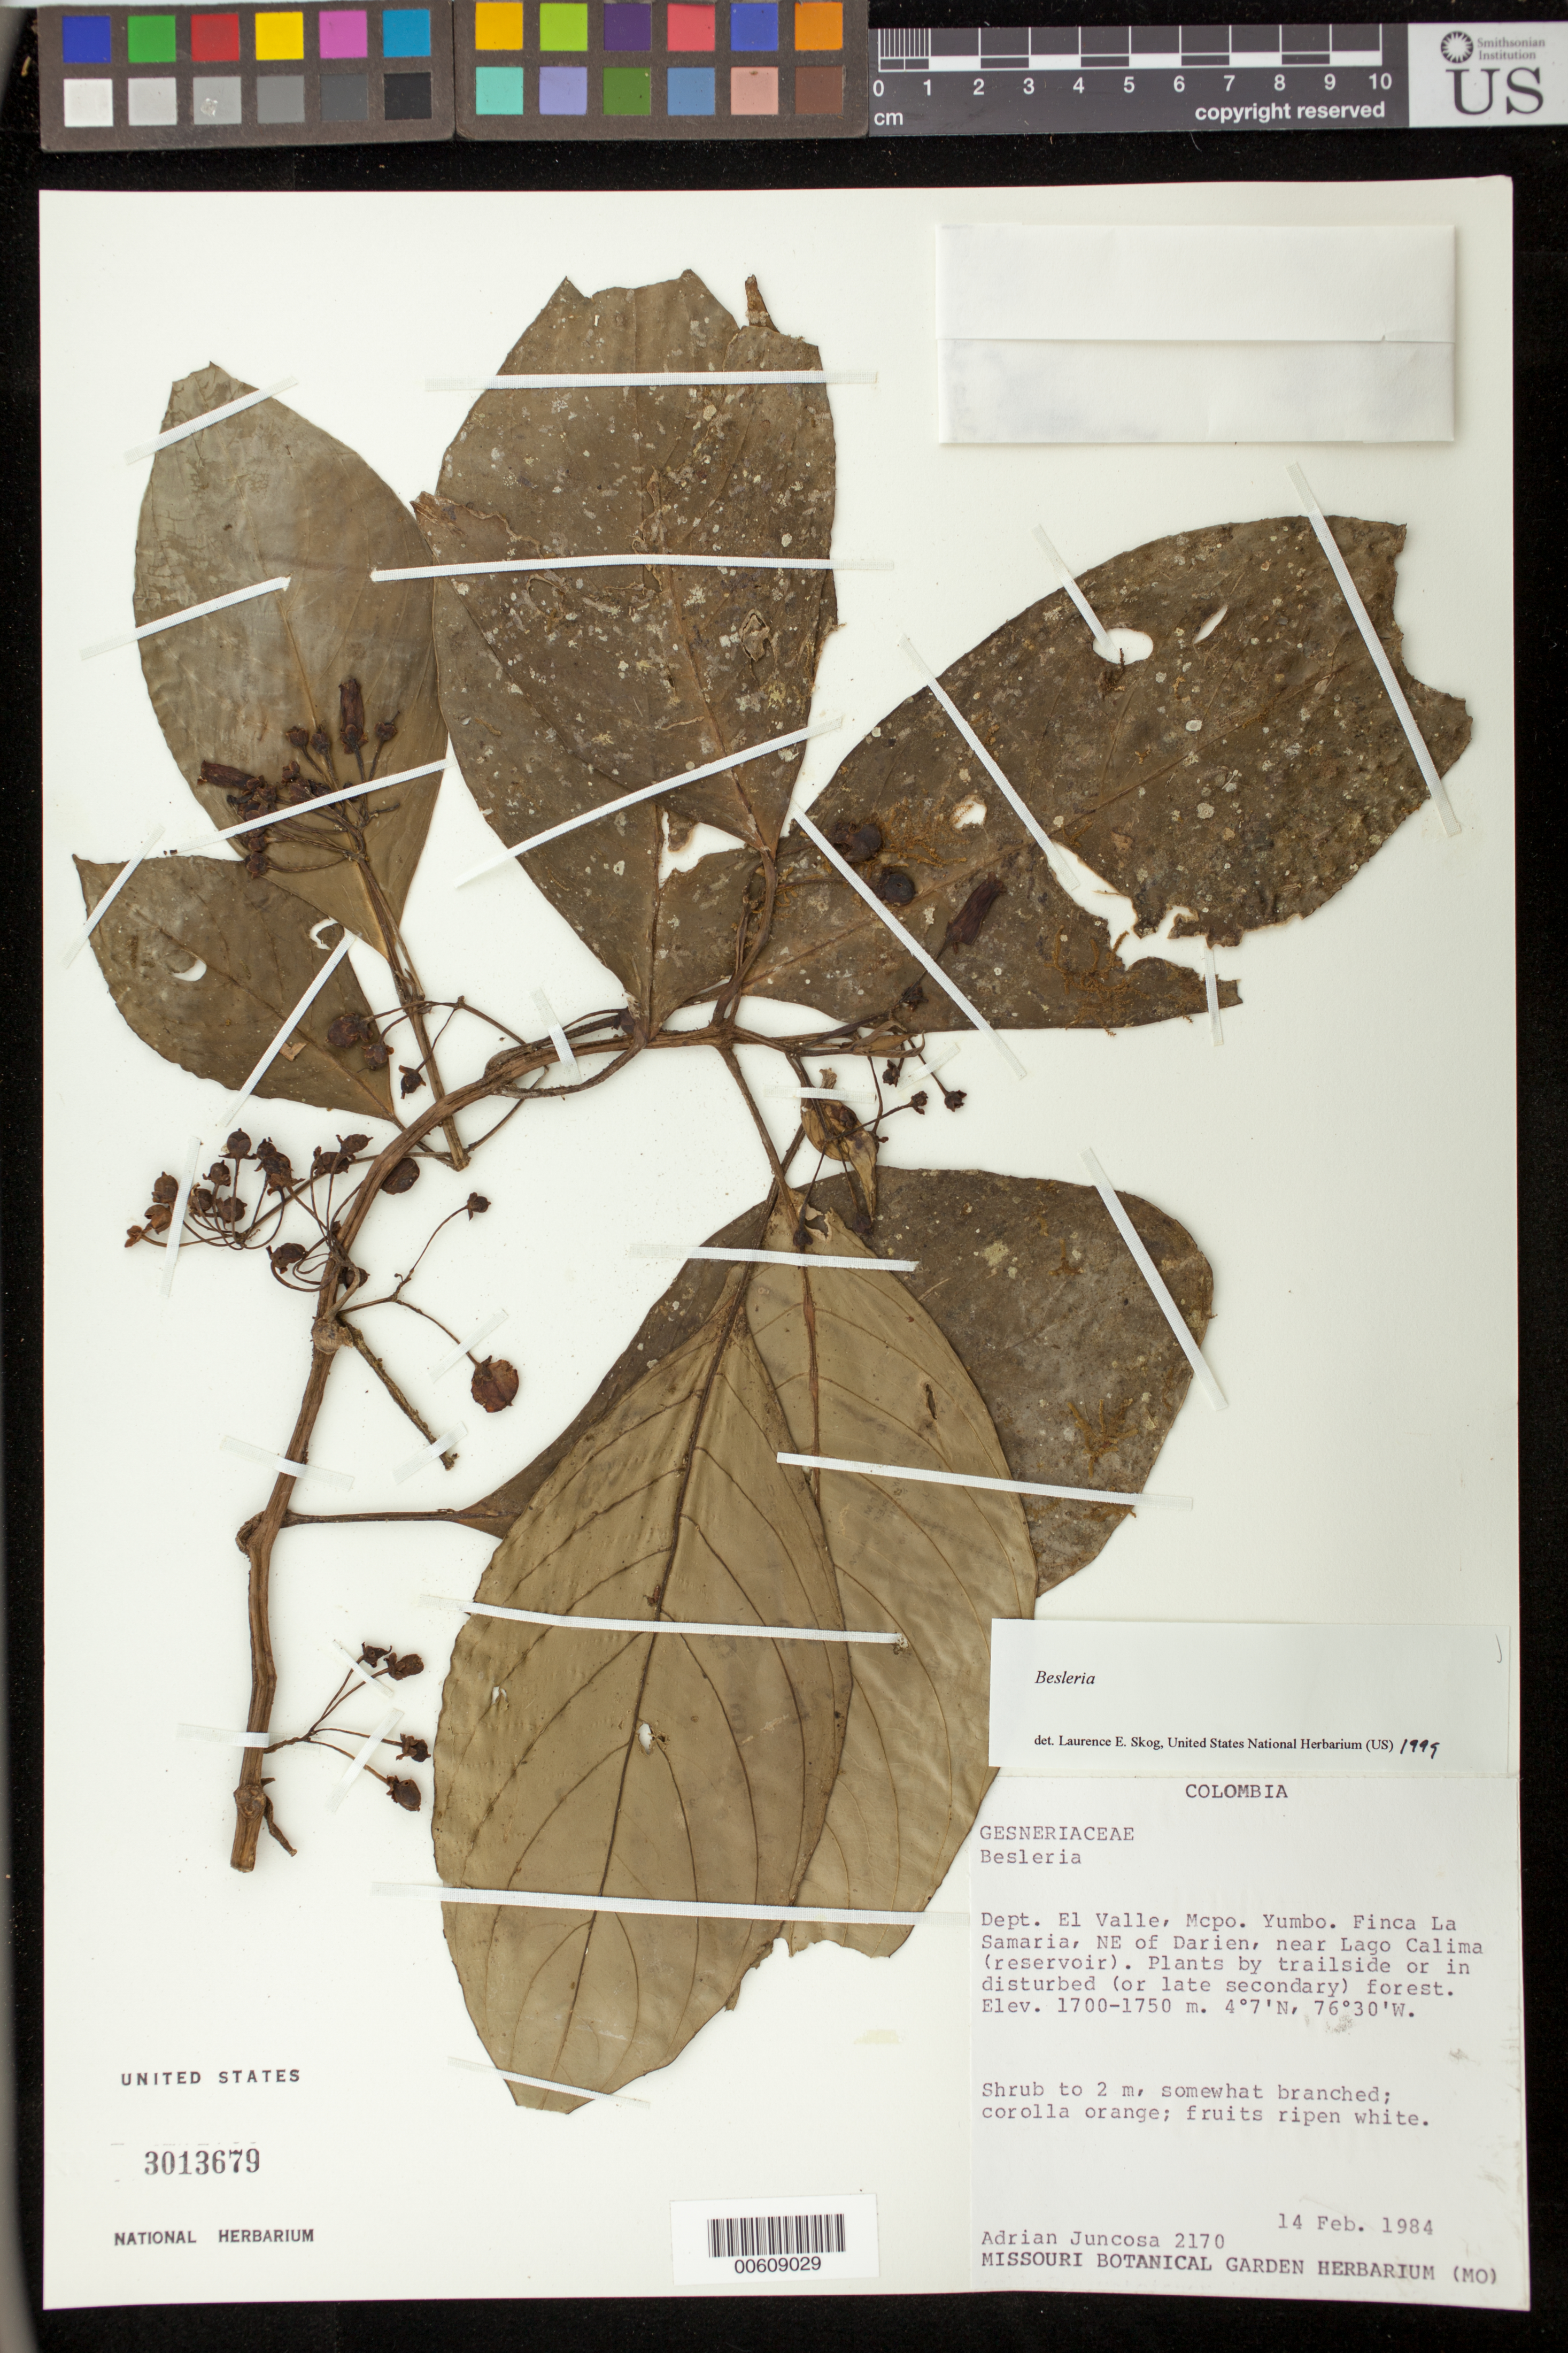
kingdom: Plantae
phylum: Tracheophyta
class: Magnoliopsida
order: Lamiales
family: Gesneriaceae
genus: Besleria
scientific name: Besleria sp.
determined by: Skog, Laurence E.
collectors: A. Juncosa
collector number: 2170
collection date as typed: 14 Feb 1984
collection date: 1984-02-14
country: Colombia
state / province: Valle del Cauca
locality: Mpio. Yumbo, Finca La Samaria, NE of Darien, near Lago Calima (reservoir)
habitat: Plants by trailside or in disturbed (or late secondary) forest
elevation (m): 1700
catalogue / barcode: US 3013679